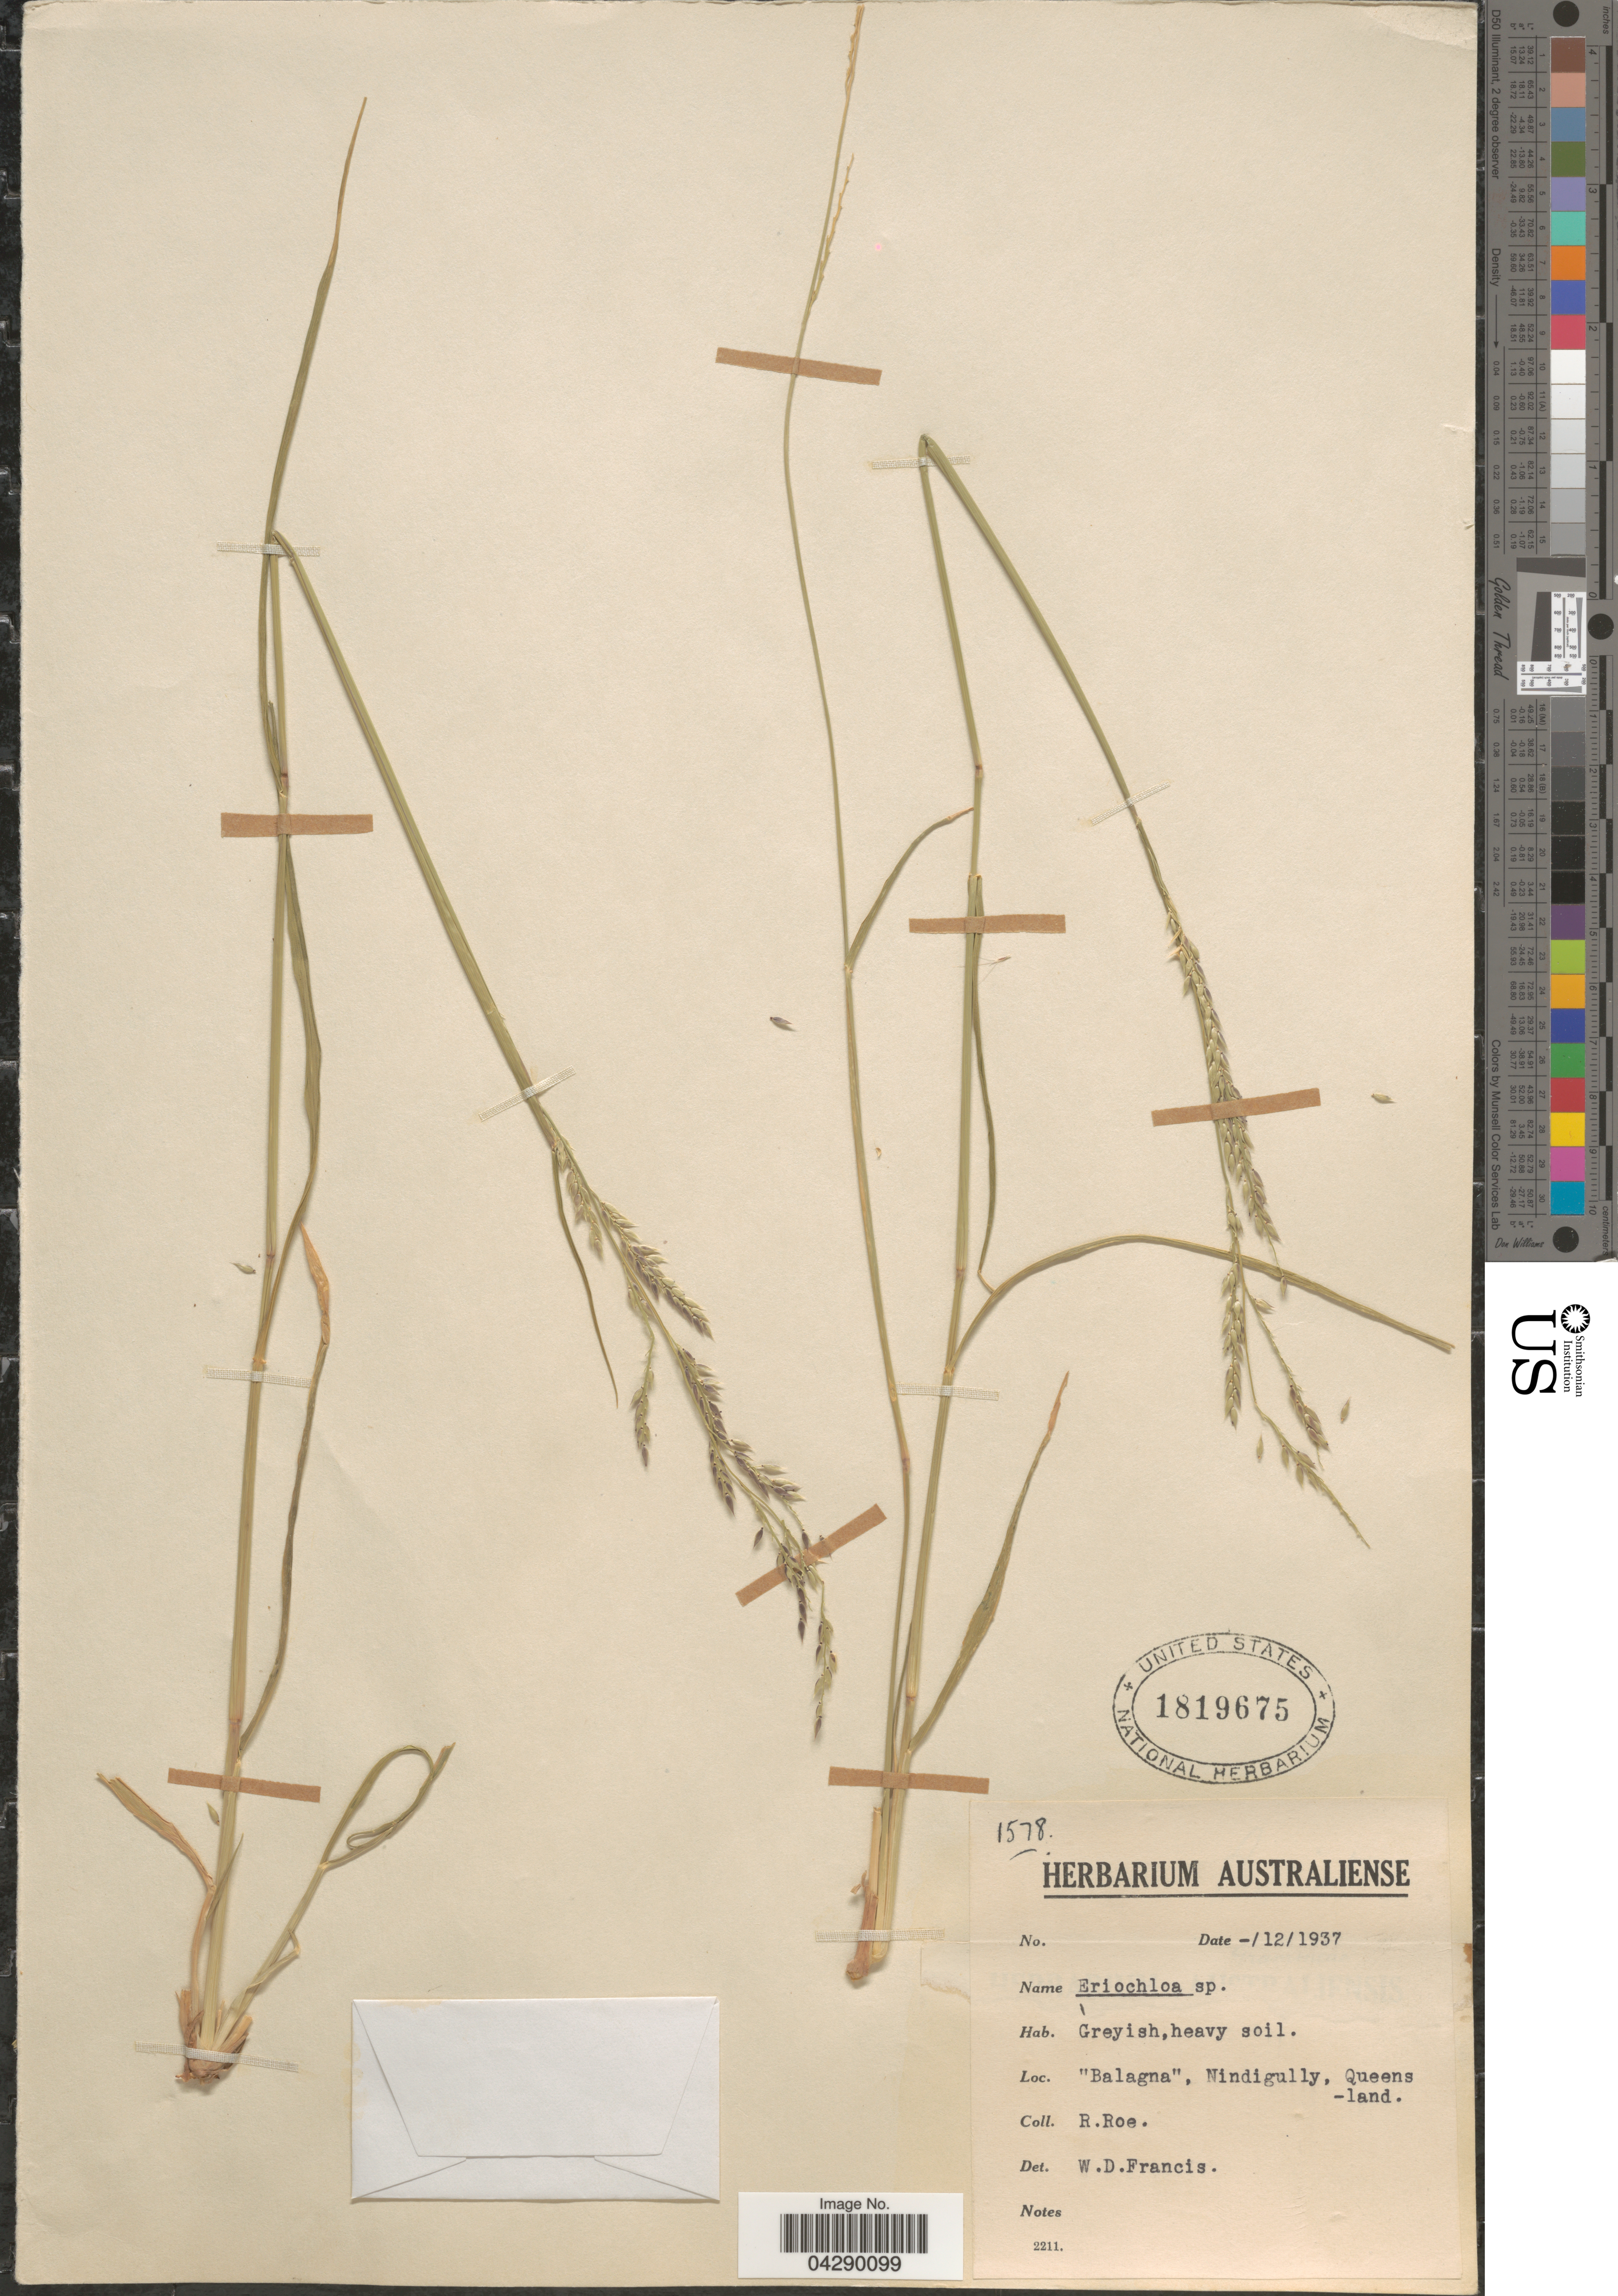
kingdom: Plantae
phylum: Tracheophyta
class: Liliopsida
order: Poales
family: Poaceae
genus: Eriochloa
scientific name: Eriochloa sp.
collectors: R. Roe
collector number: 1578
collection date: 1937-12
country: Australia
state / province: Queensland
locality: Balagna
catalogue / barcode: US 1819675